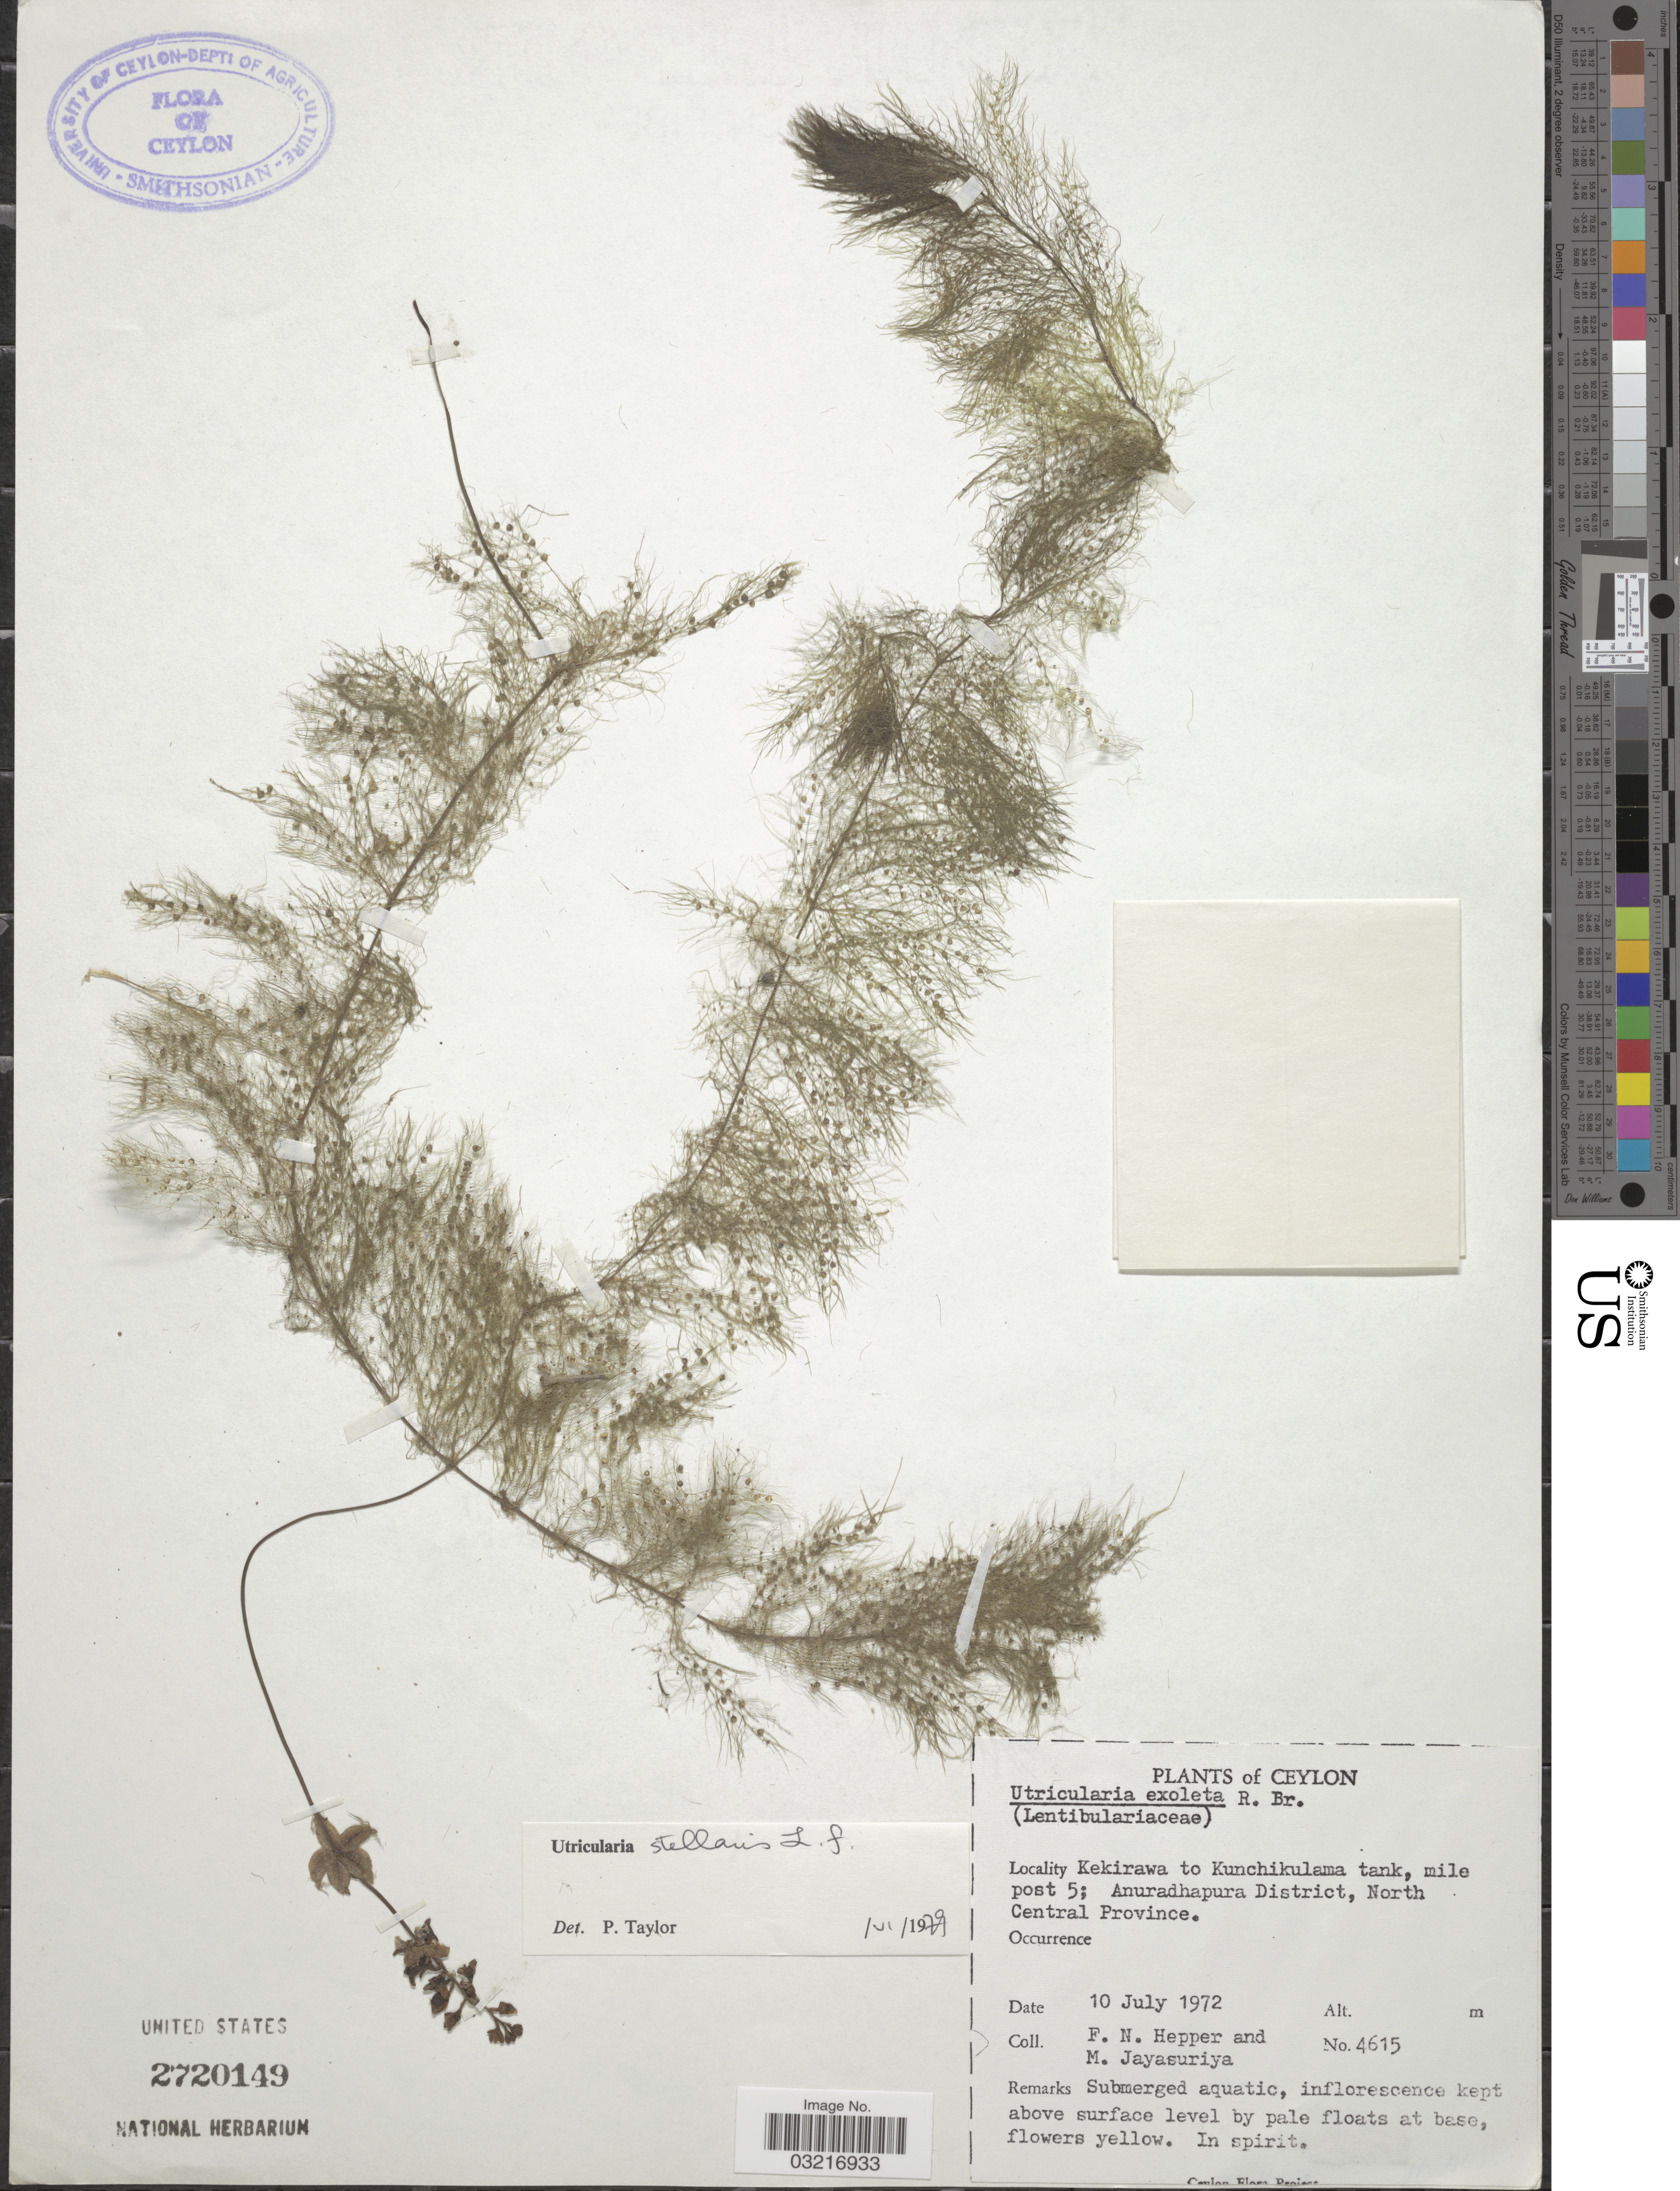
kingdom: Plantae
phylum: Tracheophyta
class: Magnoliopsida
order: Lamiales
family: Lentibulariaceae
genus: Utricularia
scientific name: Utricularia stellaris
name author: L. f.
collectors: F. Hepper & M. Jayasuriya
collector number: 4615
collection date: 1972-07-10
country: Sri Lanka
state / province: North Central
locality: Ceylon, Kekirawa to Kunchikulama tank, mile post 5; Anuradhapura District.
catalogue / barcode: US 2720149